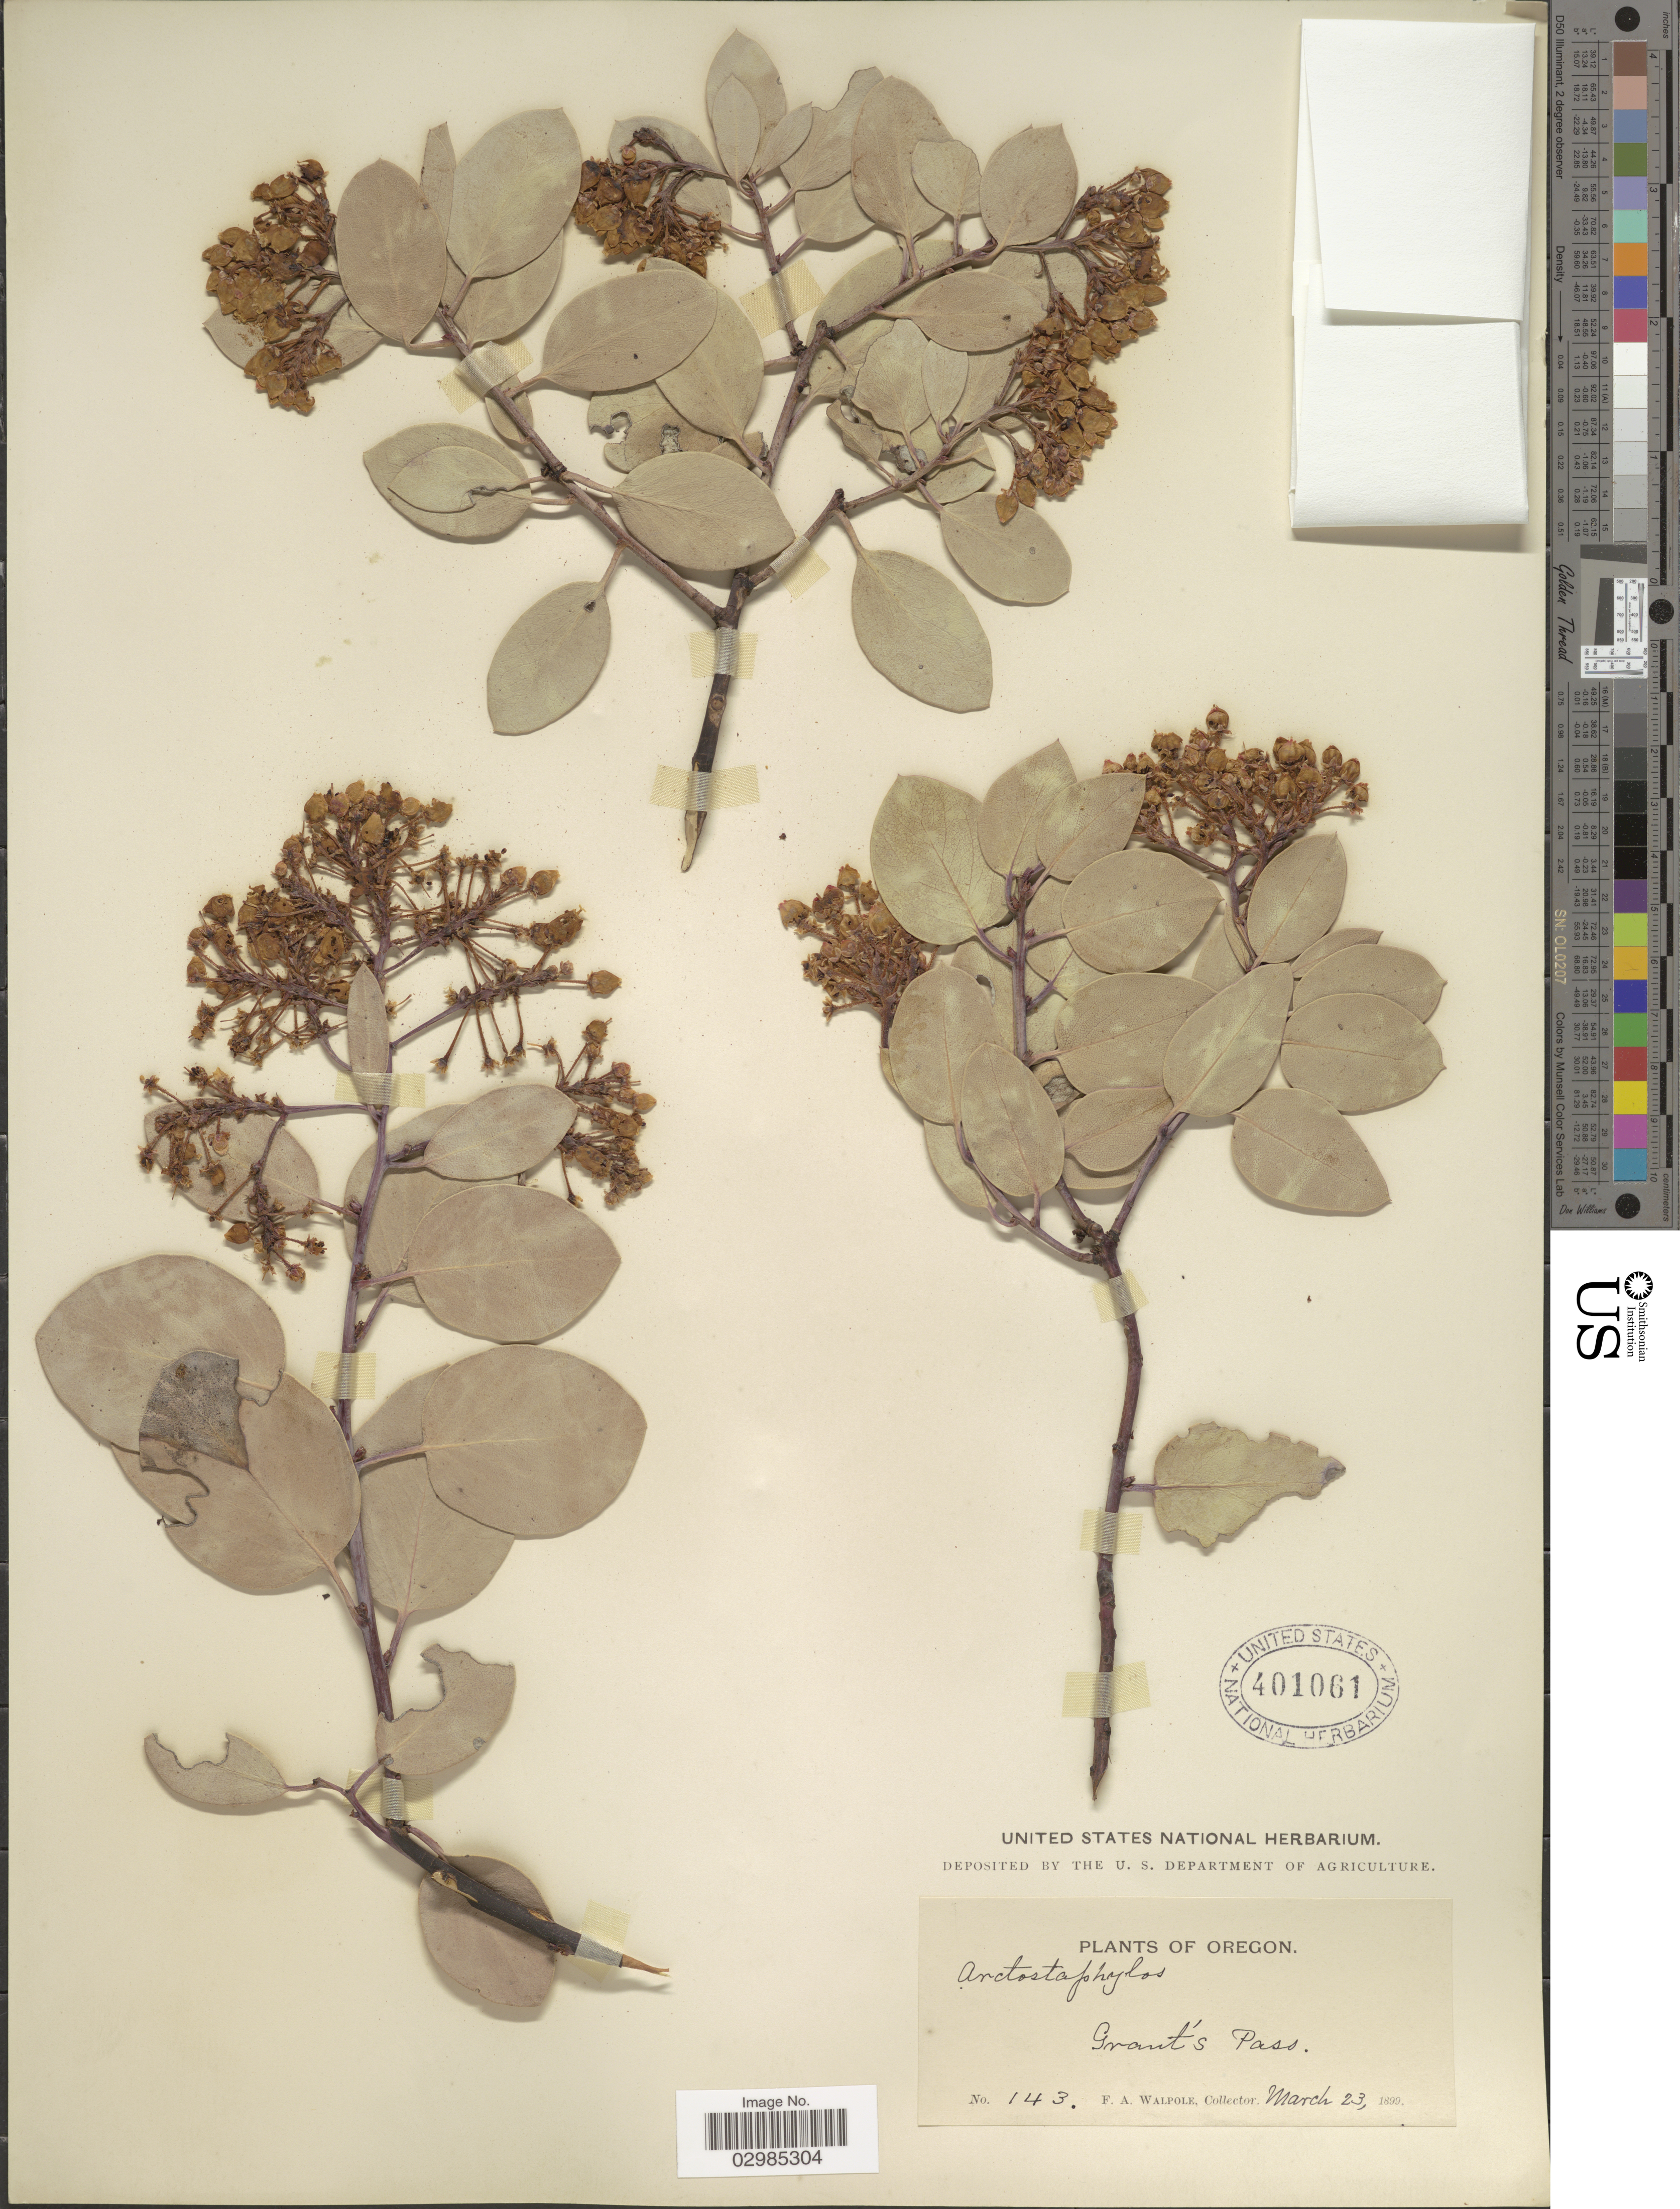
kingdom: Plantae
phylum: Tracheophyta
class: Magnoliopsida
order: Ericales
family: Ericaceae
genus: Arctostaphylos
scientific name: Arctostaphylos viscida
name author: Parry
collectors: F. Walpole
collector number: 143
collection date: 1899-03-23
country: United States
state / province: Oregon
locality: Grant's Pass.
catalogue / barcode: US 401061